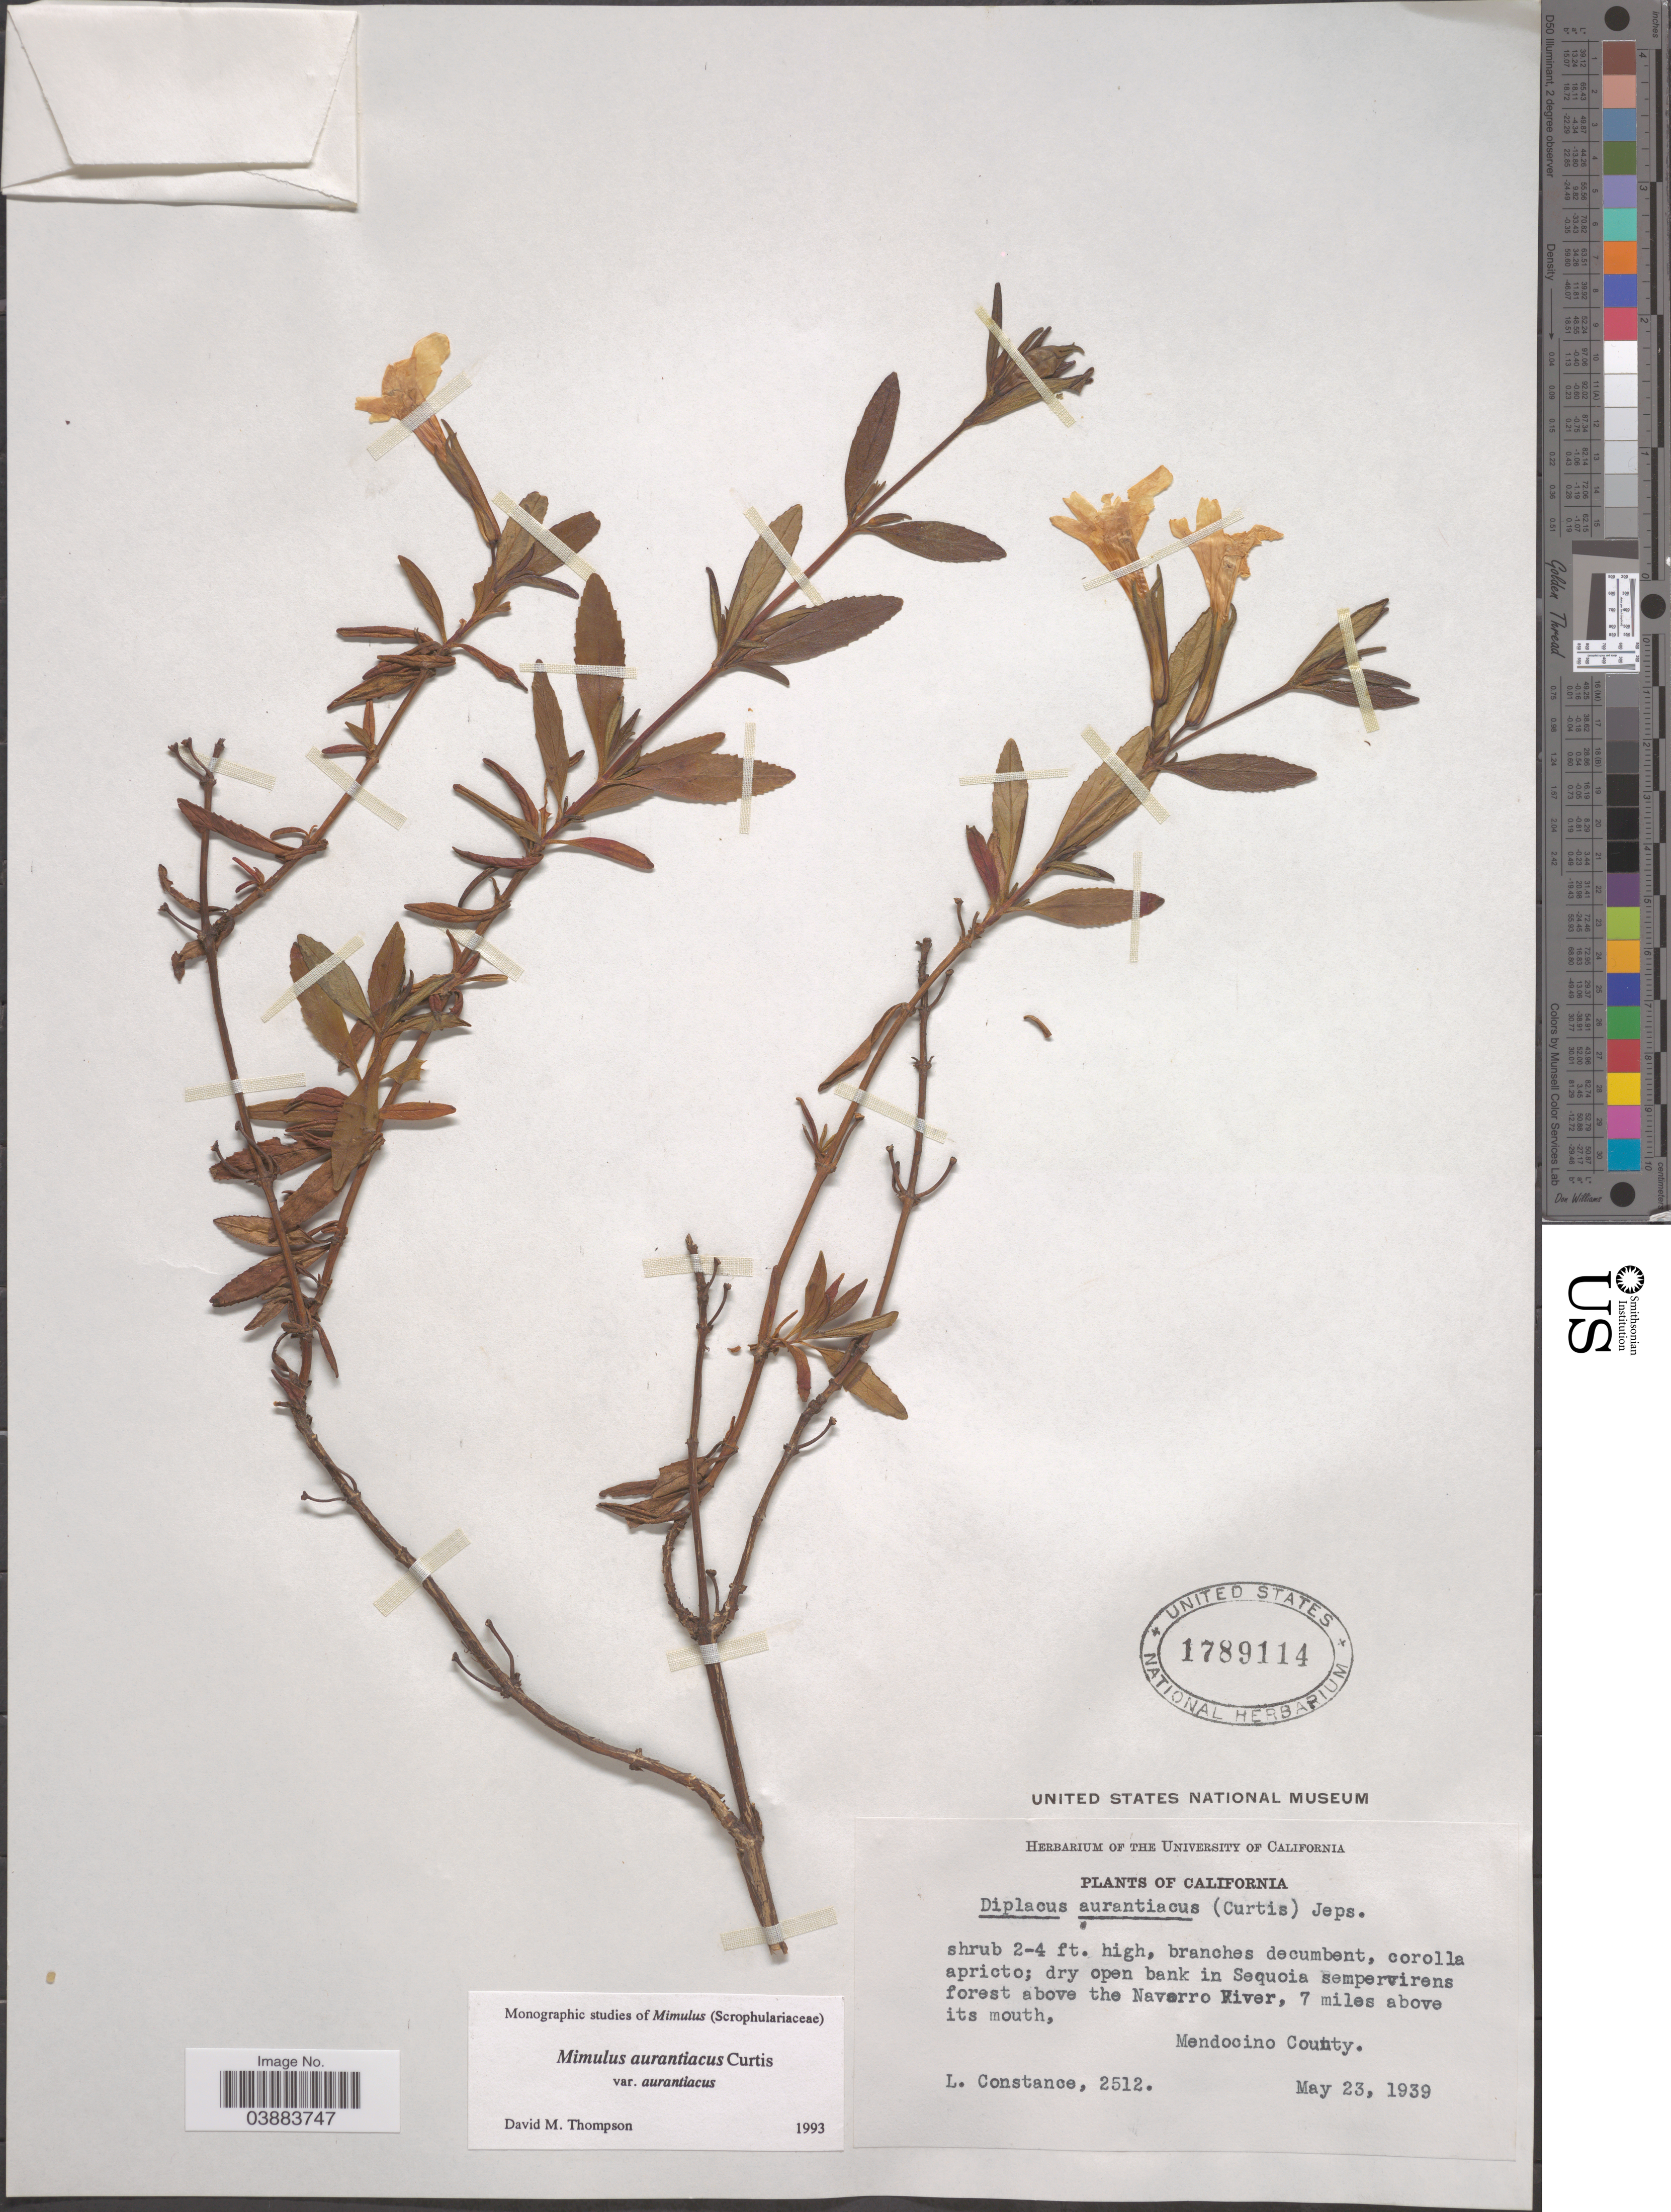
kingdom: Plantae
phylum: Tracheophyta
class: Magnoliopsida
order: Lamiales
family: Phrymaceae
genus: Diplacus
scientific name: Diplacus aurantiacus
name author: (Curtis) Jeps.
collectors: L. Constance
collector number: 2512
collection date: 1939-05-23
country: United States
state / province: California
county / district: Mendocino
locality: Above the Navarro River, 7 miles above its mouth, Mendocino County.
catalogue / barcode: US 1789114